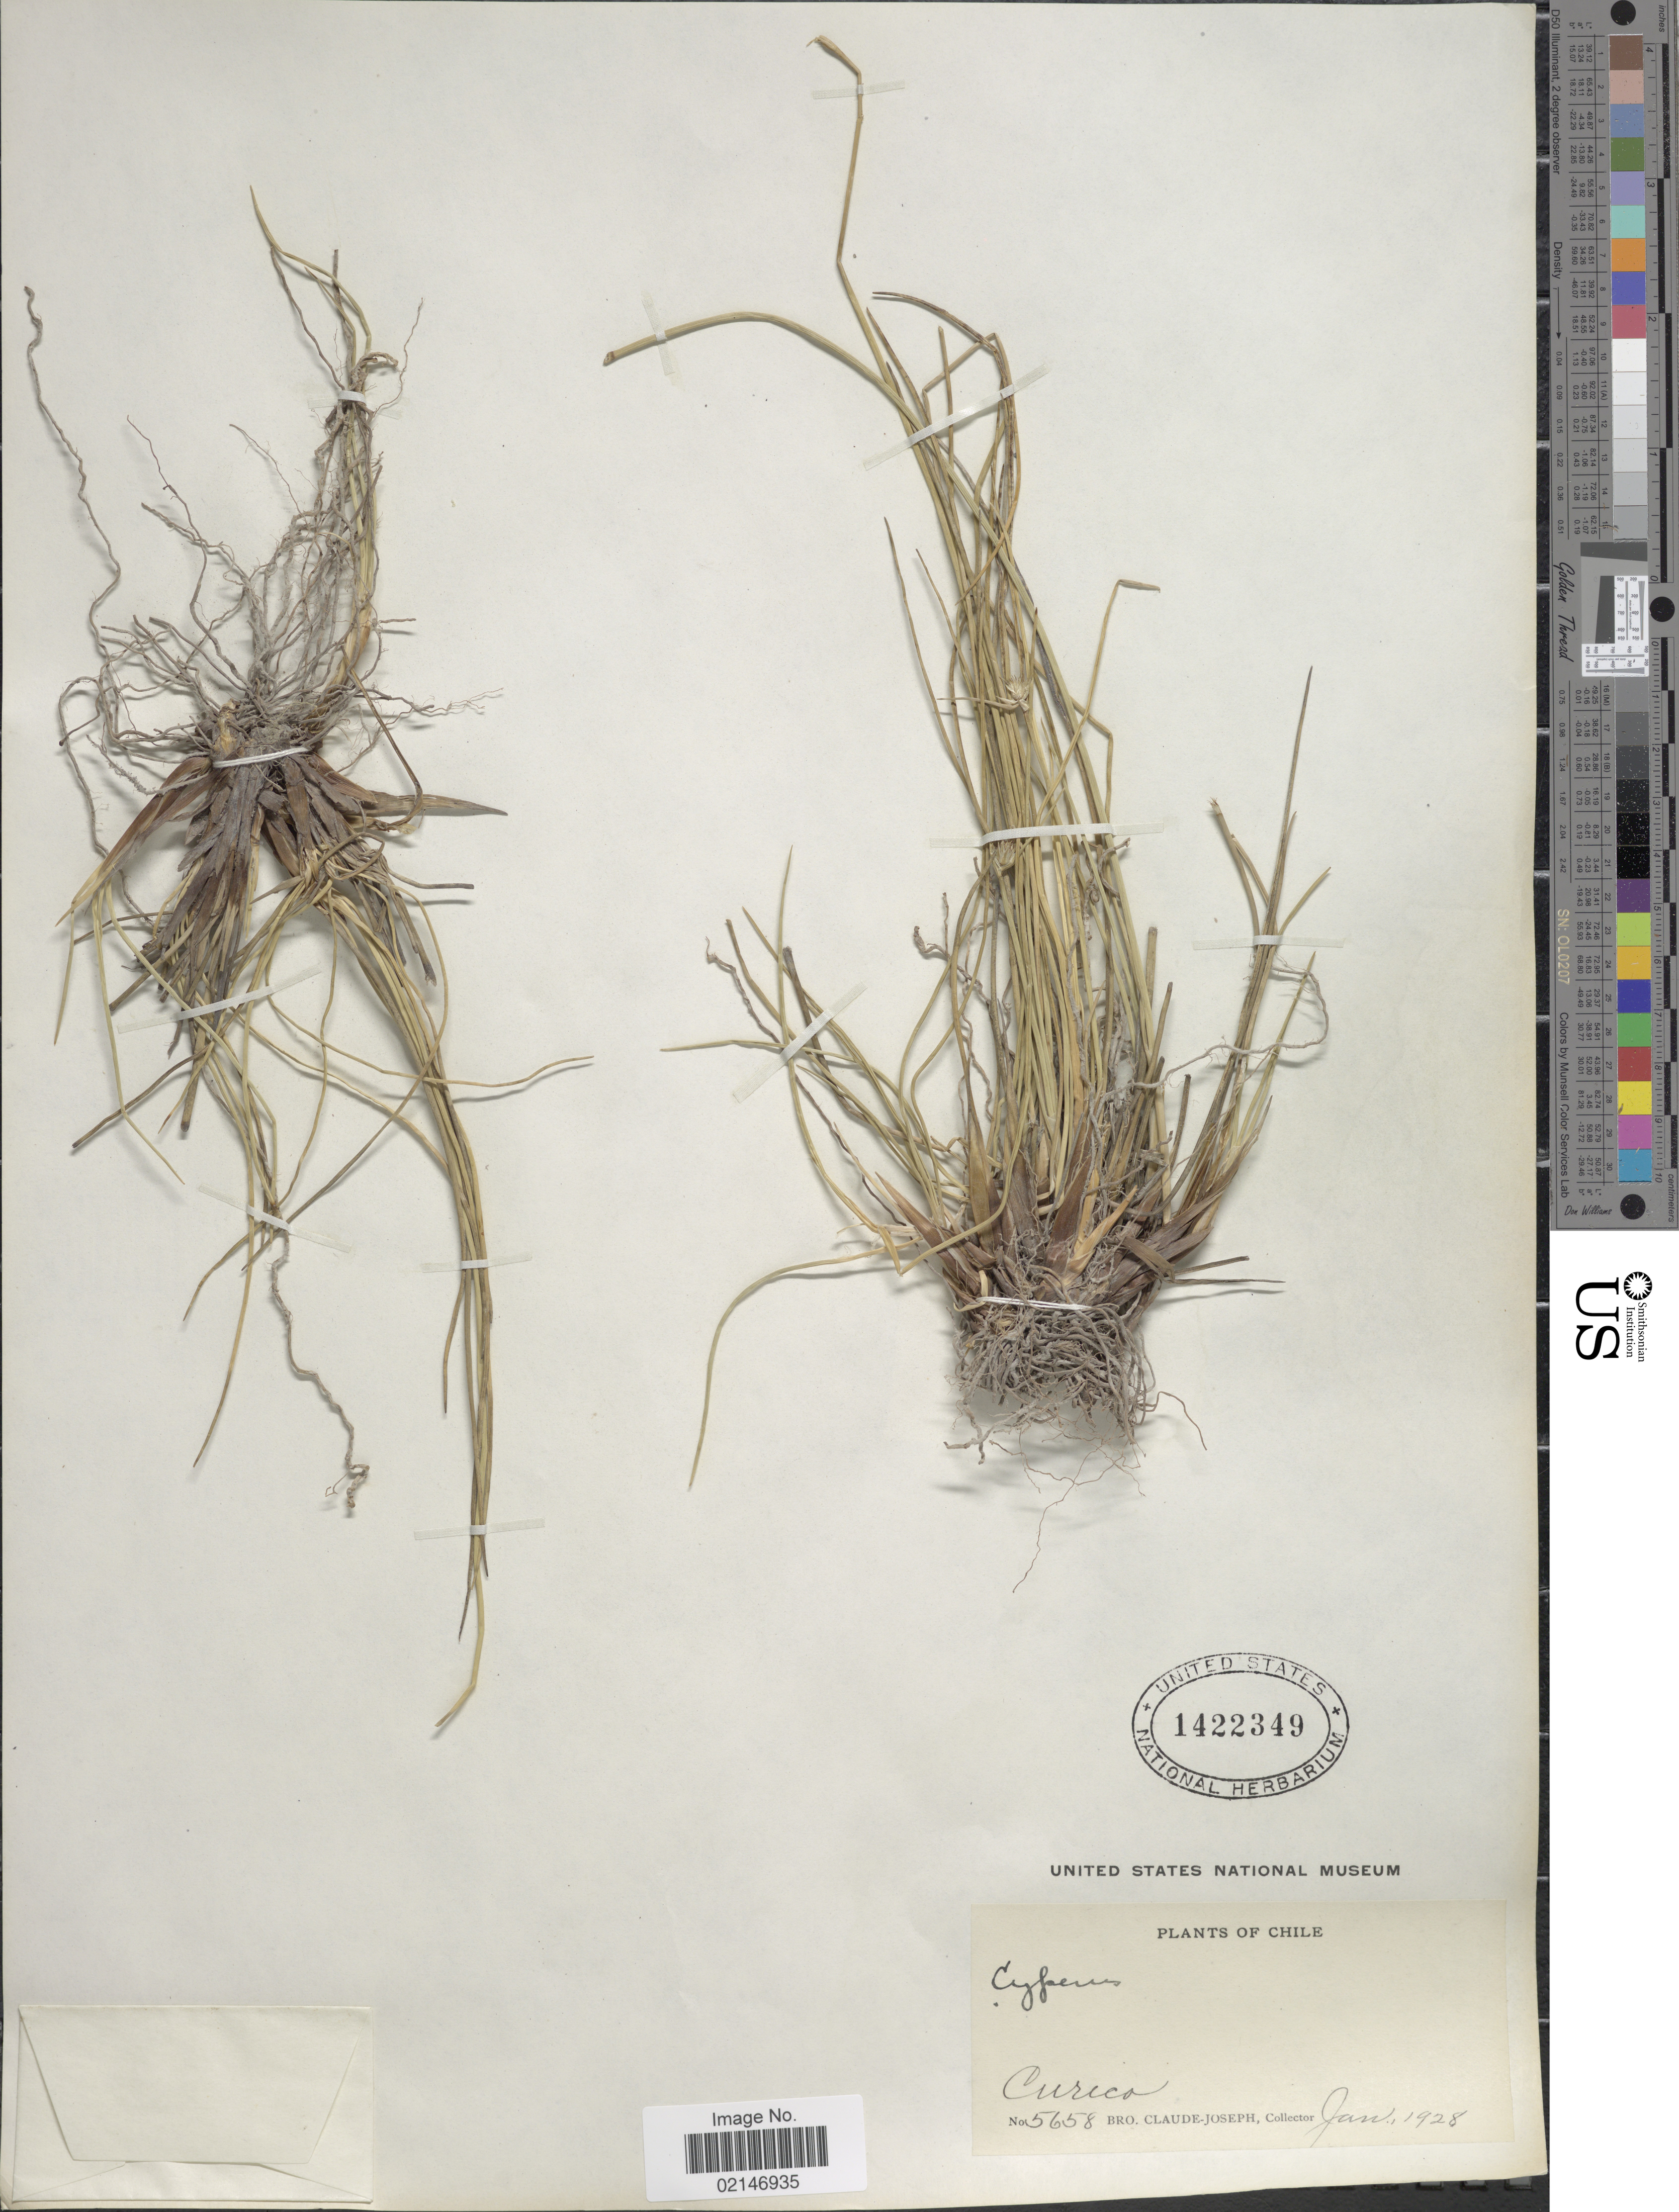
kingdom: Plantae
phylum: Tracheophyta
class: Liliopsida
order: Poales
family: Cyperaceae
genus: Carex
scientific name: Carex andina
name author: Phil.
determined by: Strong, Mark T., (BOT), Smithsonian Institution - National Museum of Natural History (UNITED STATES)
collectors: Bro. Claude-Joseph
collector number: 5658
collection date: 1928-01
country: Chile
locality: Curico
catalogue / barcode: US 1422349